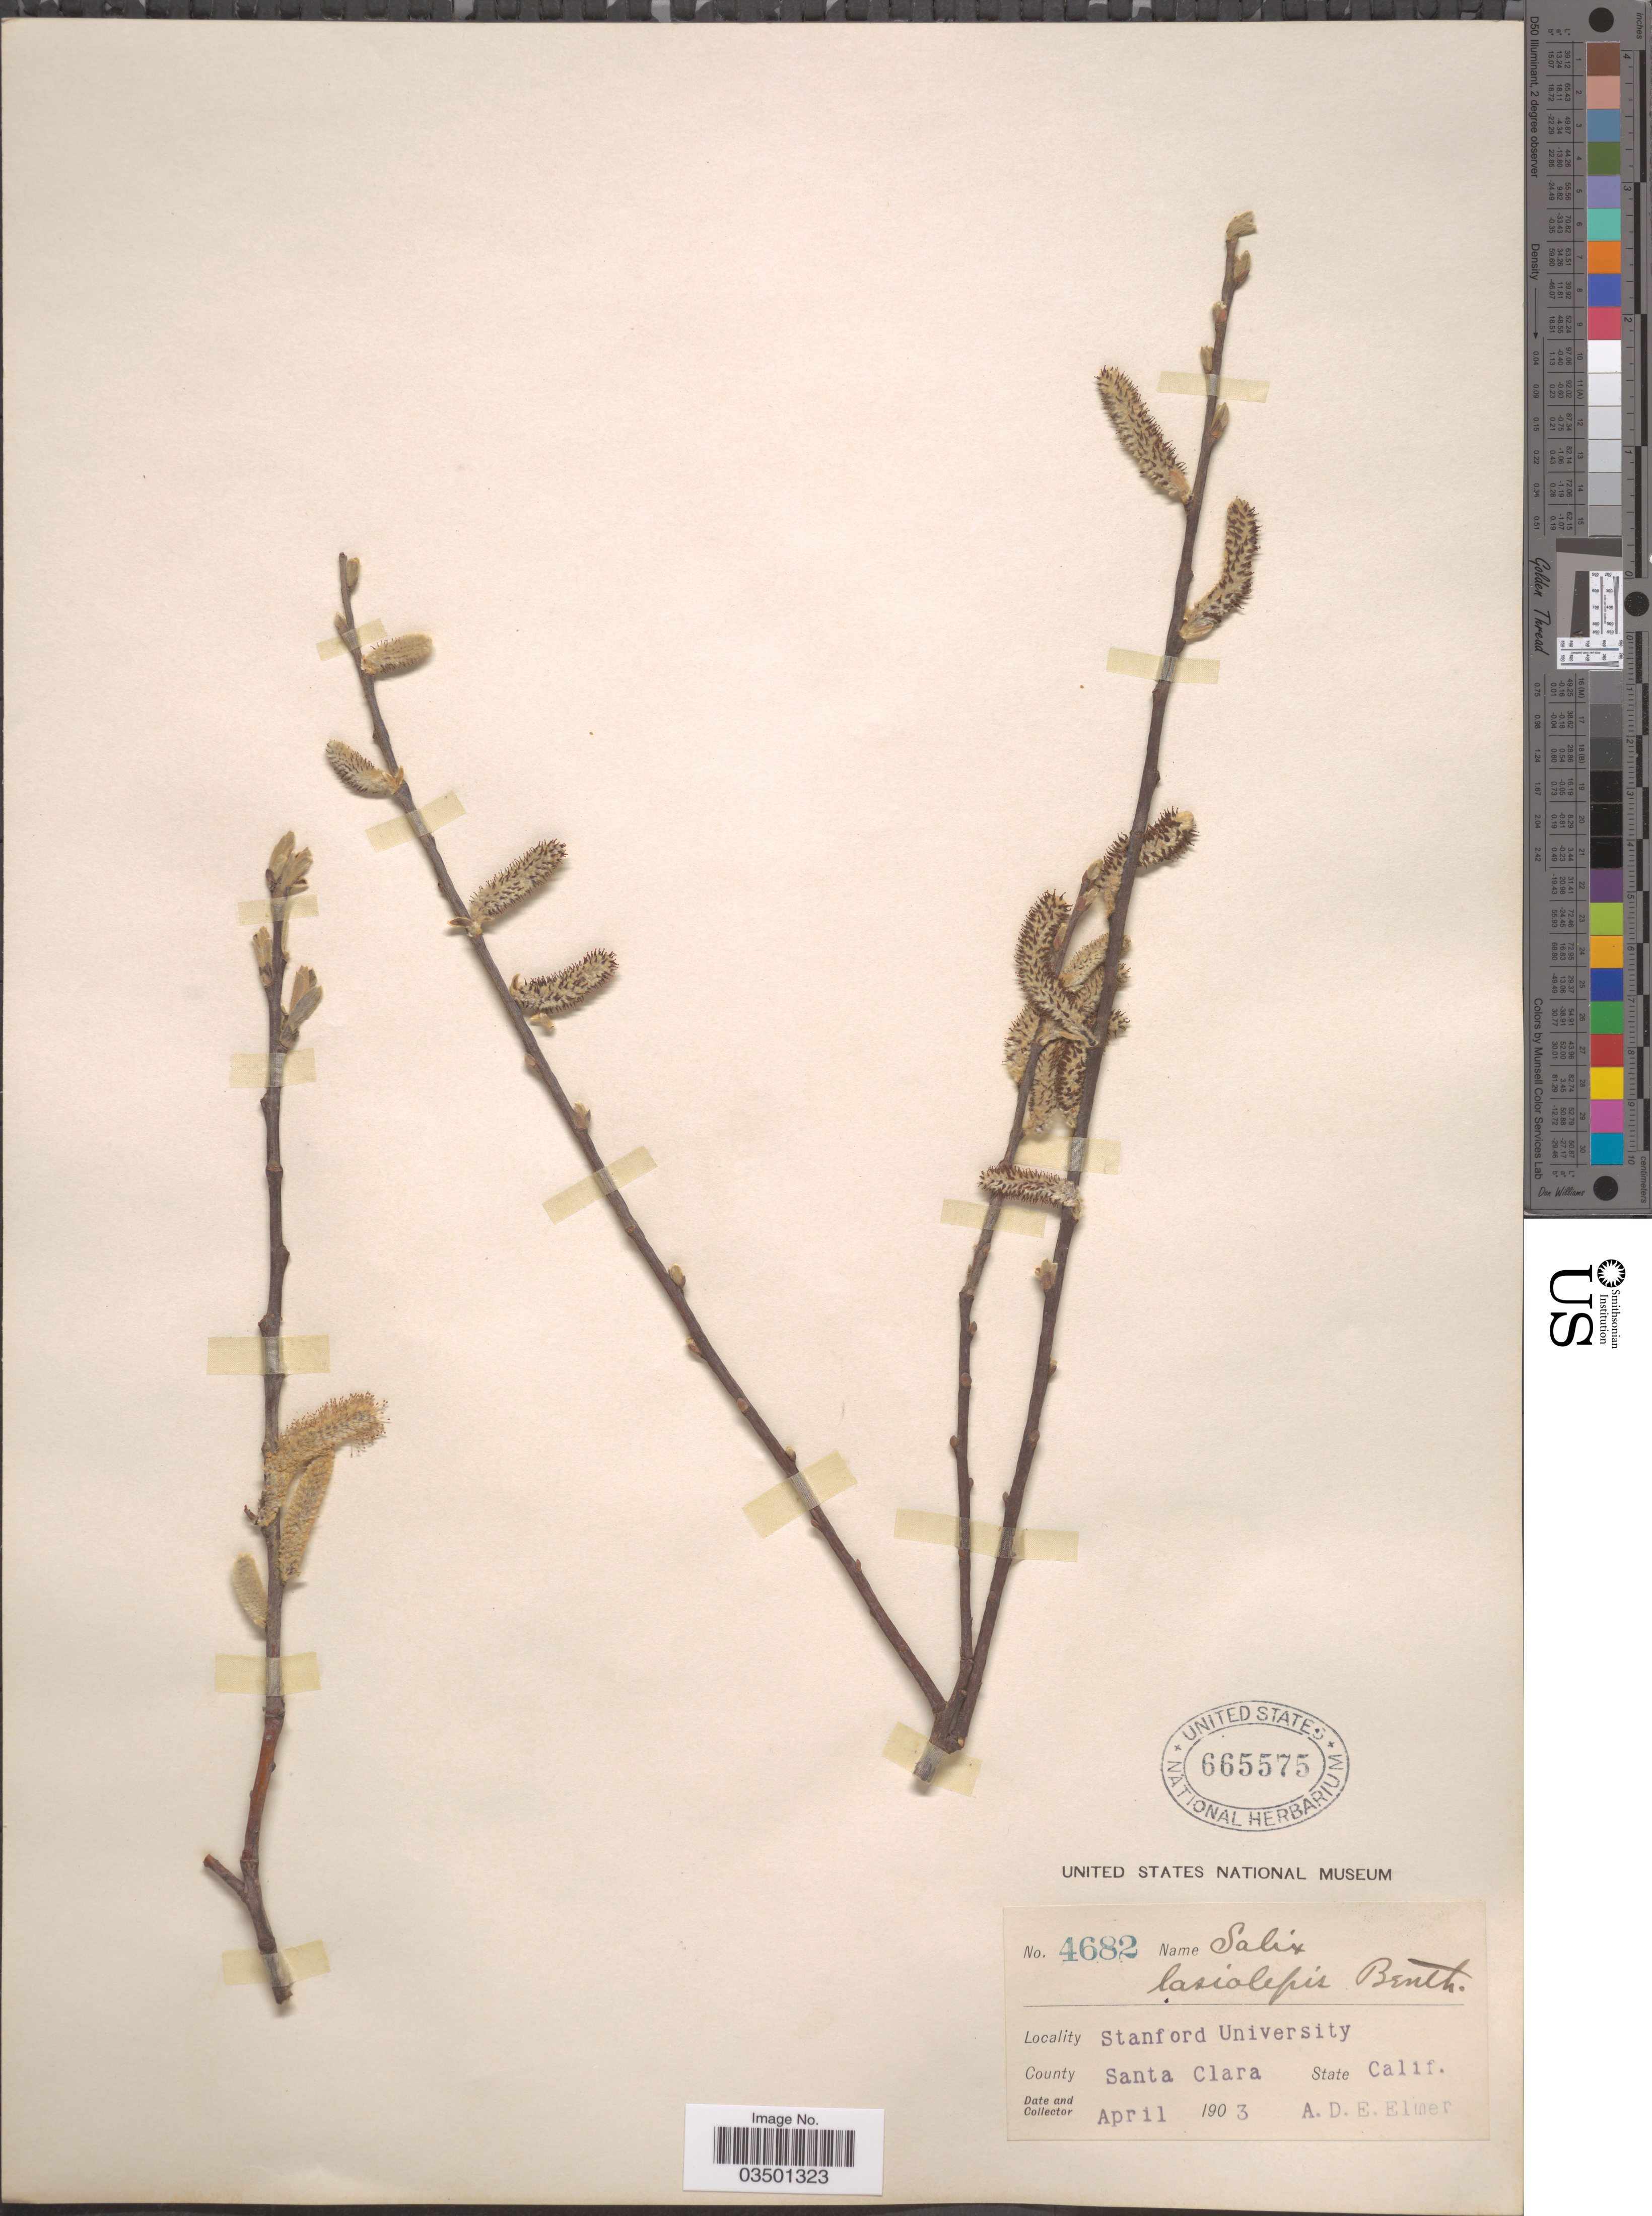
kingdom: Plantae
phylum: Tracheophyta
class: Magnoliopsida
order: Malpighiales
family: Salicaceae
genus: Salix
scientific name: Salix lasiolepis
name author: Benth.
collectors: A. D. E. Elmer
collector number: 4682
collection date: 1903-04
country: United States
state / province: California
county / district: Santa Clara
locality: Stanford University. County Santa Clara.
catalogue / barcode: US 665575